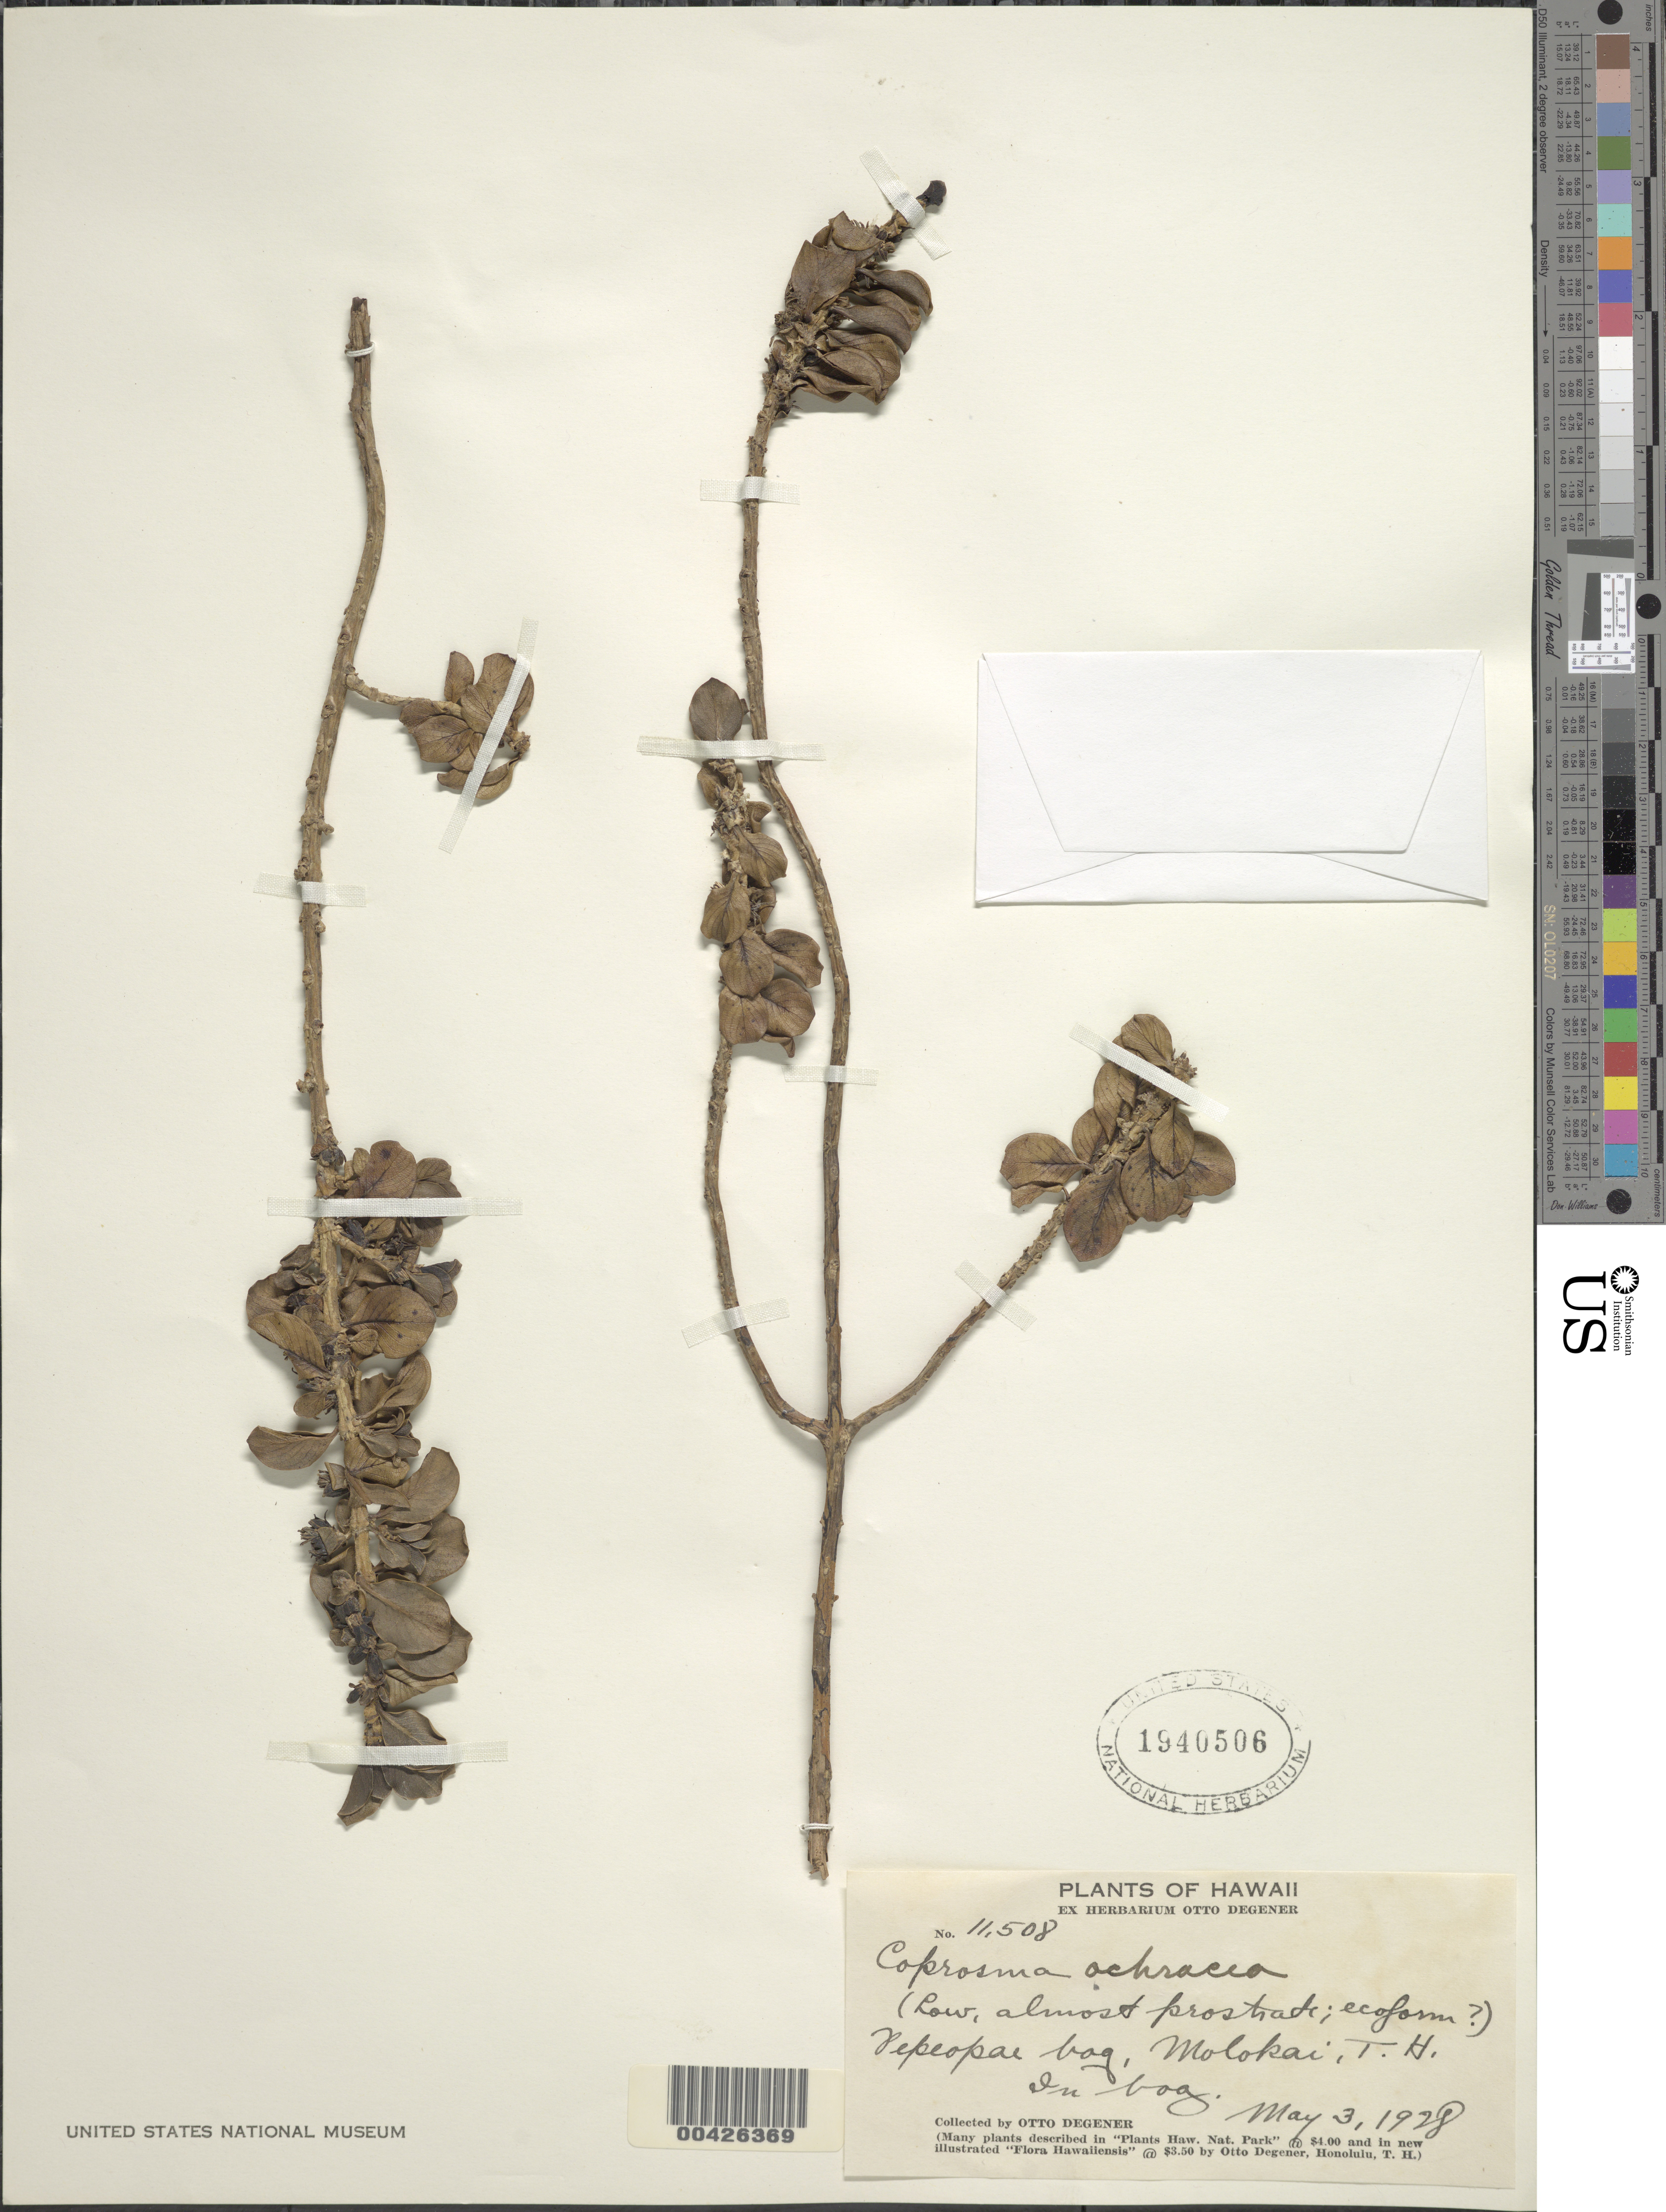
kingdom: Plantae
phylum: Tracheophyta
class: Magnoliopsida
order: Gentianales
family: Rubiaceae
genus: Coprosma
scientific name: Coprosma ochracea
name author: W.R.B. Oliv.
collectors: O. Degener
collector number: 11508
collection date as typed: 3 May 1928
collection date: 1928-05-03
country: United States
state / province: Hawaii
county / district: Maui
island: Moloka'i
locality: Pepeopae Bog, Molokai, T.H.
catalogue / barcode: US 1940506